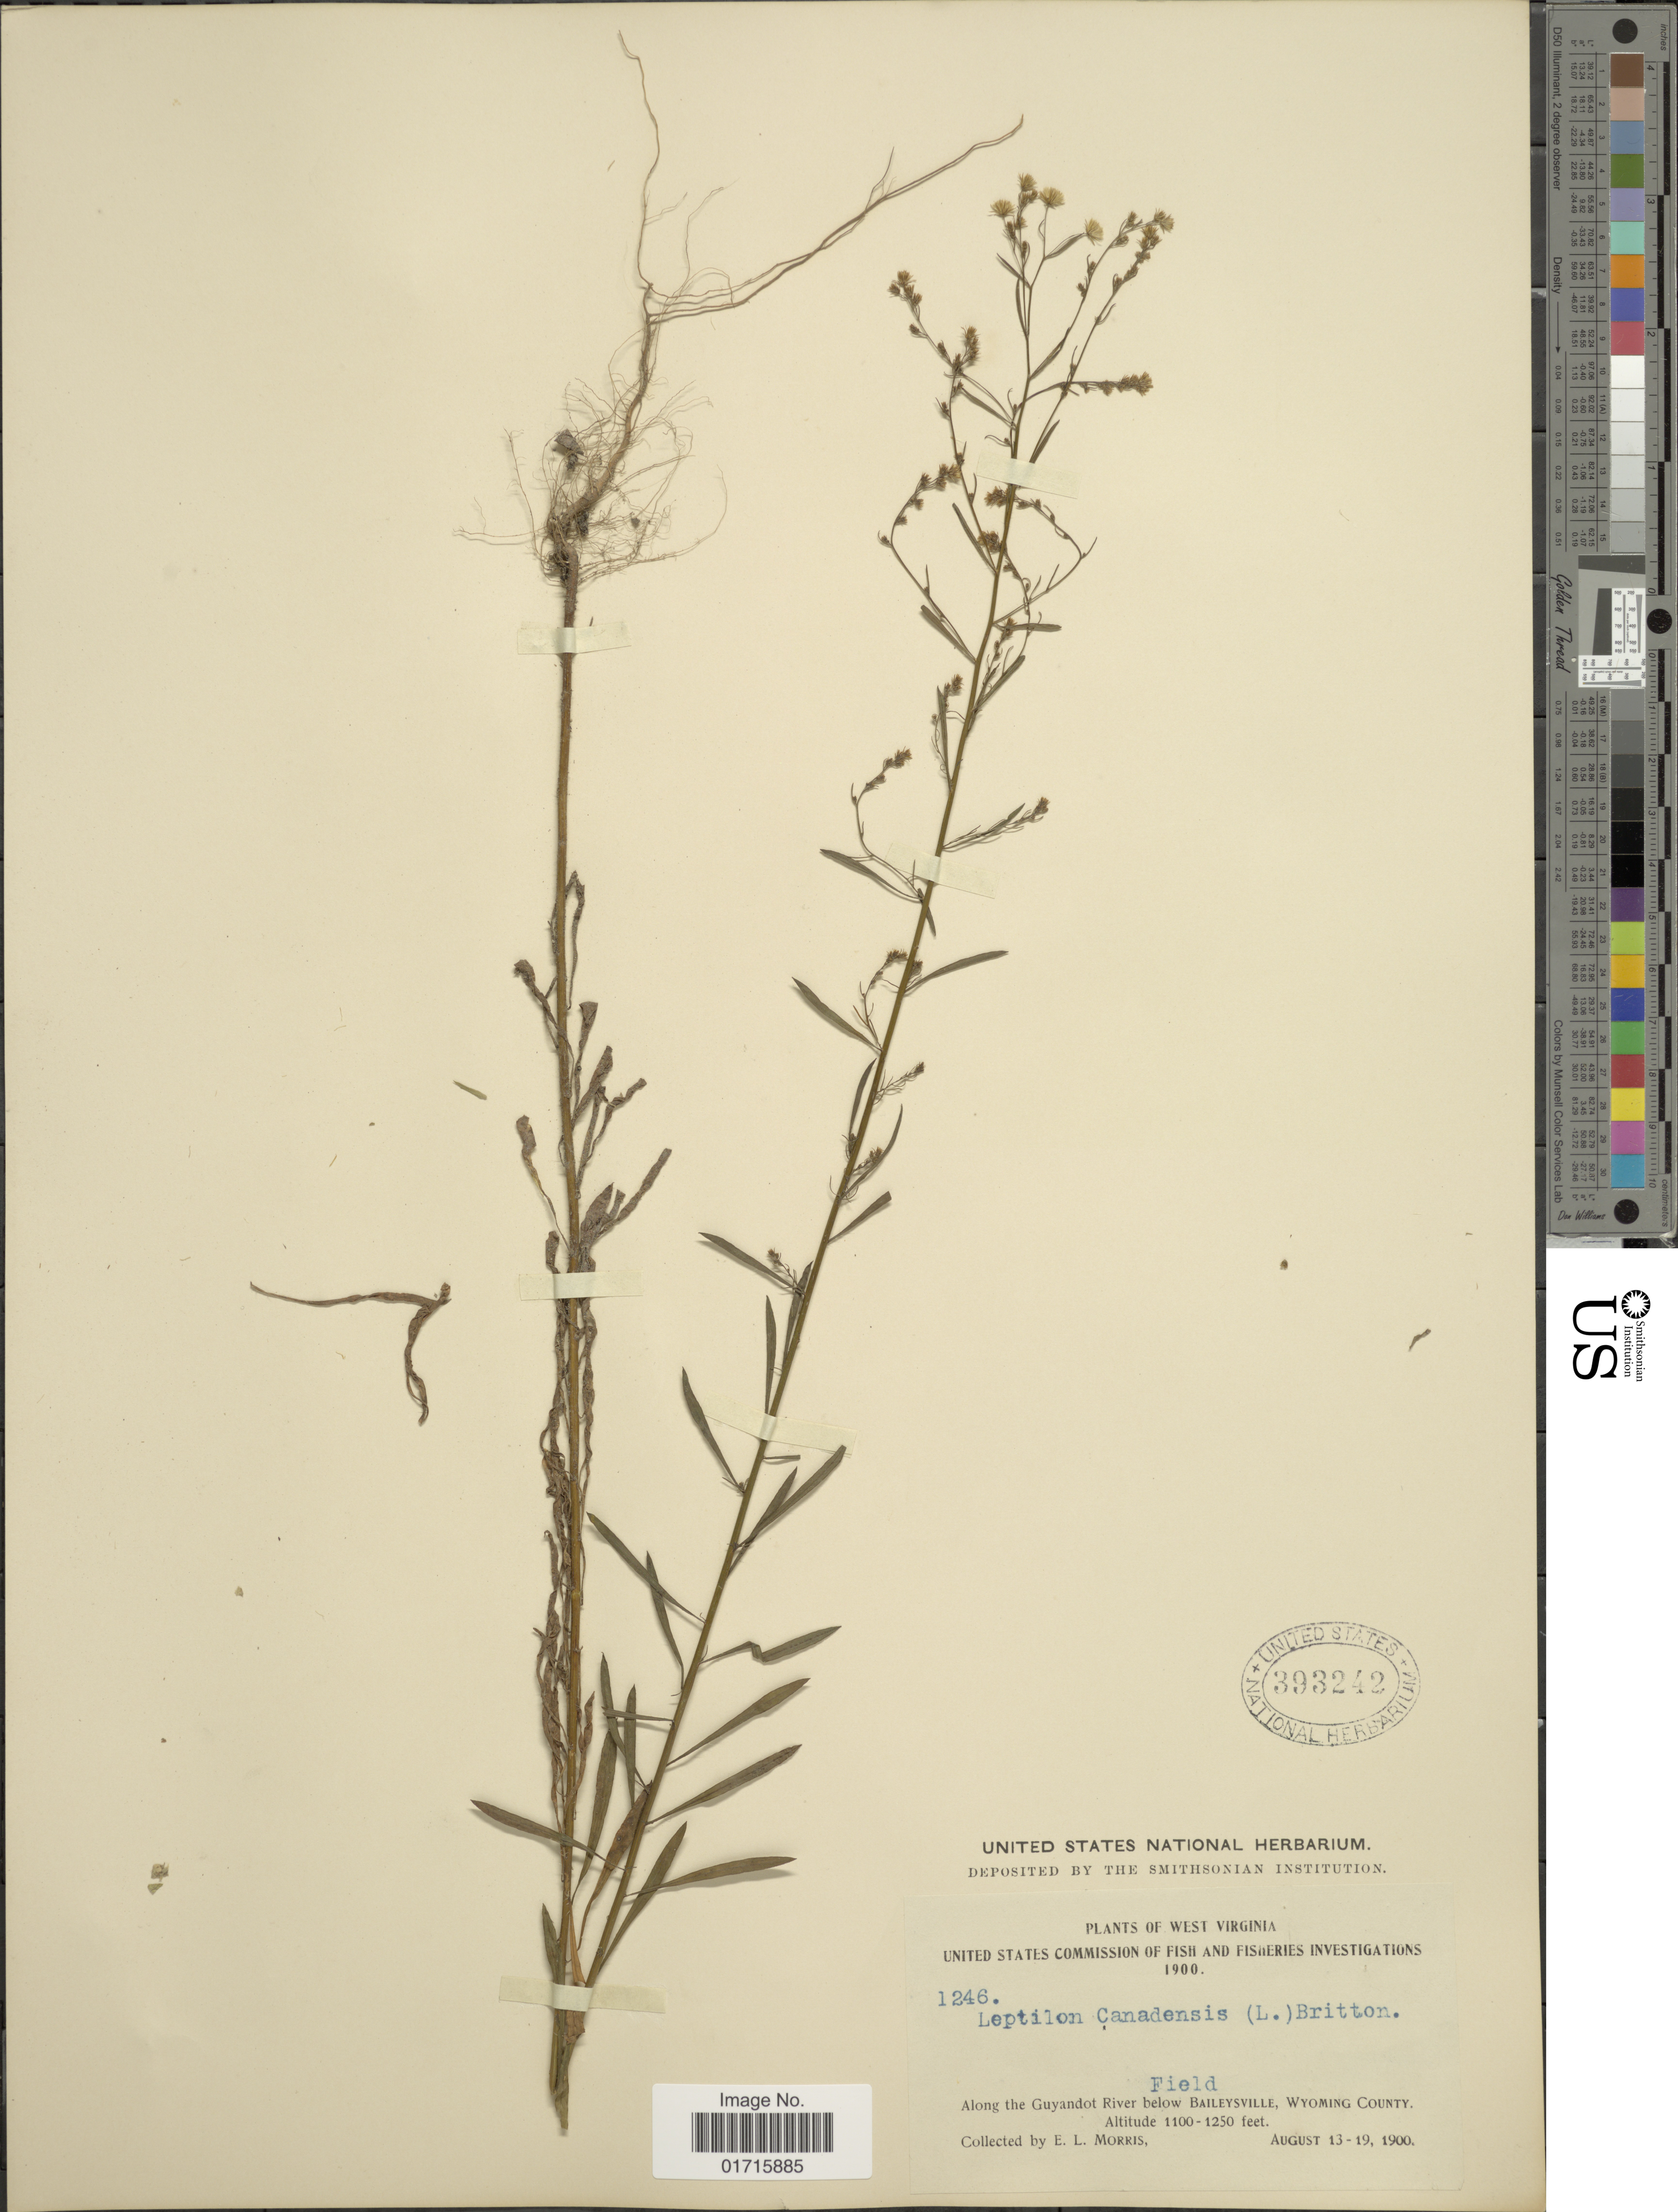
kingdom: Plantae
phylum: Tracheophyta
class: Magnoliopsida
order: Asterales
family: Asteraceae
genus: Conyza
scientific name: Conyza canadensis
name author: (L.) Cronq.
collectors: E. Morris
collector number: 1246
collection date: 1900-08-13/1900-08-19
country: United States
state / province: West Virginia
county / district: Wyoming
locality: Along the Guyandot River below Baileysville, Wyoming County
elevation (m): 335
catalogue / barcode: US 393424